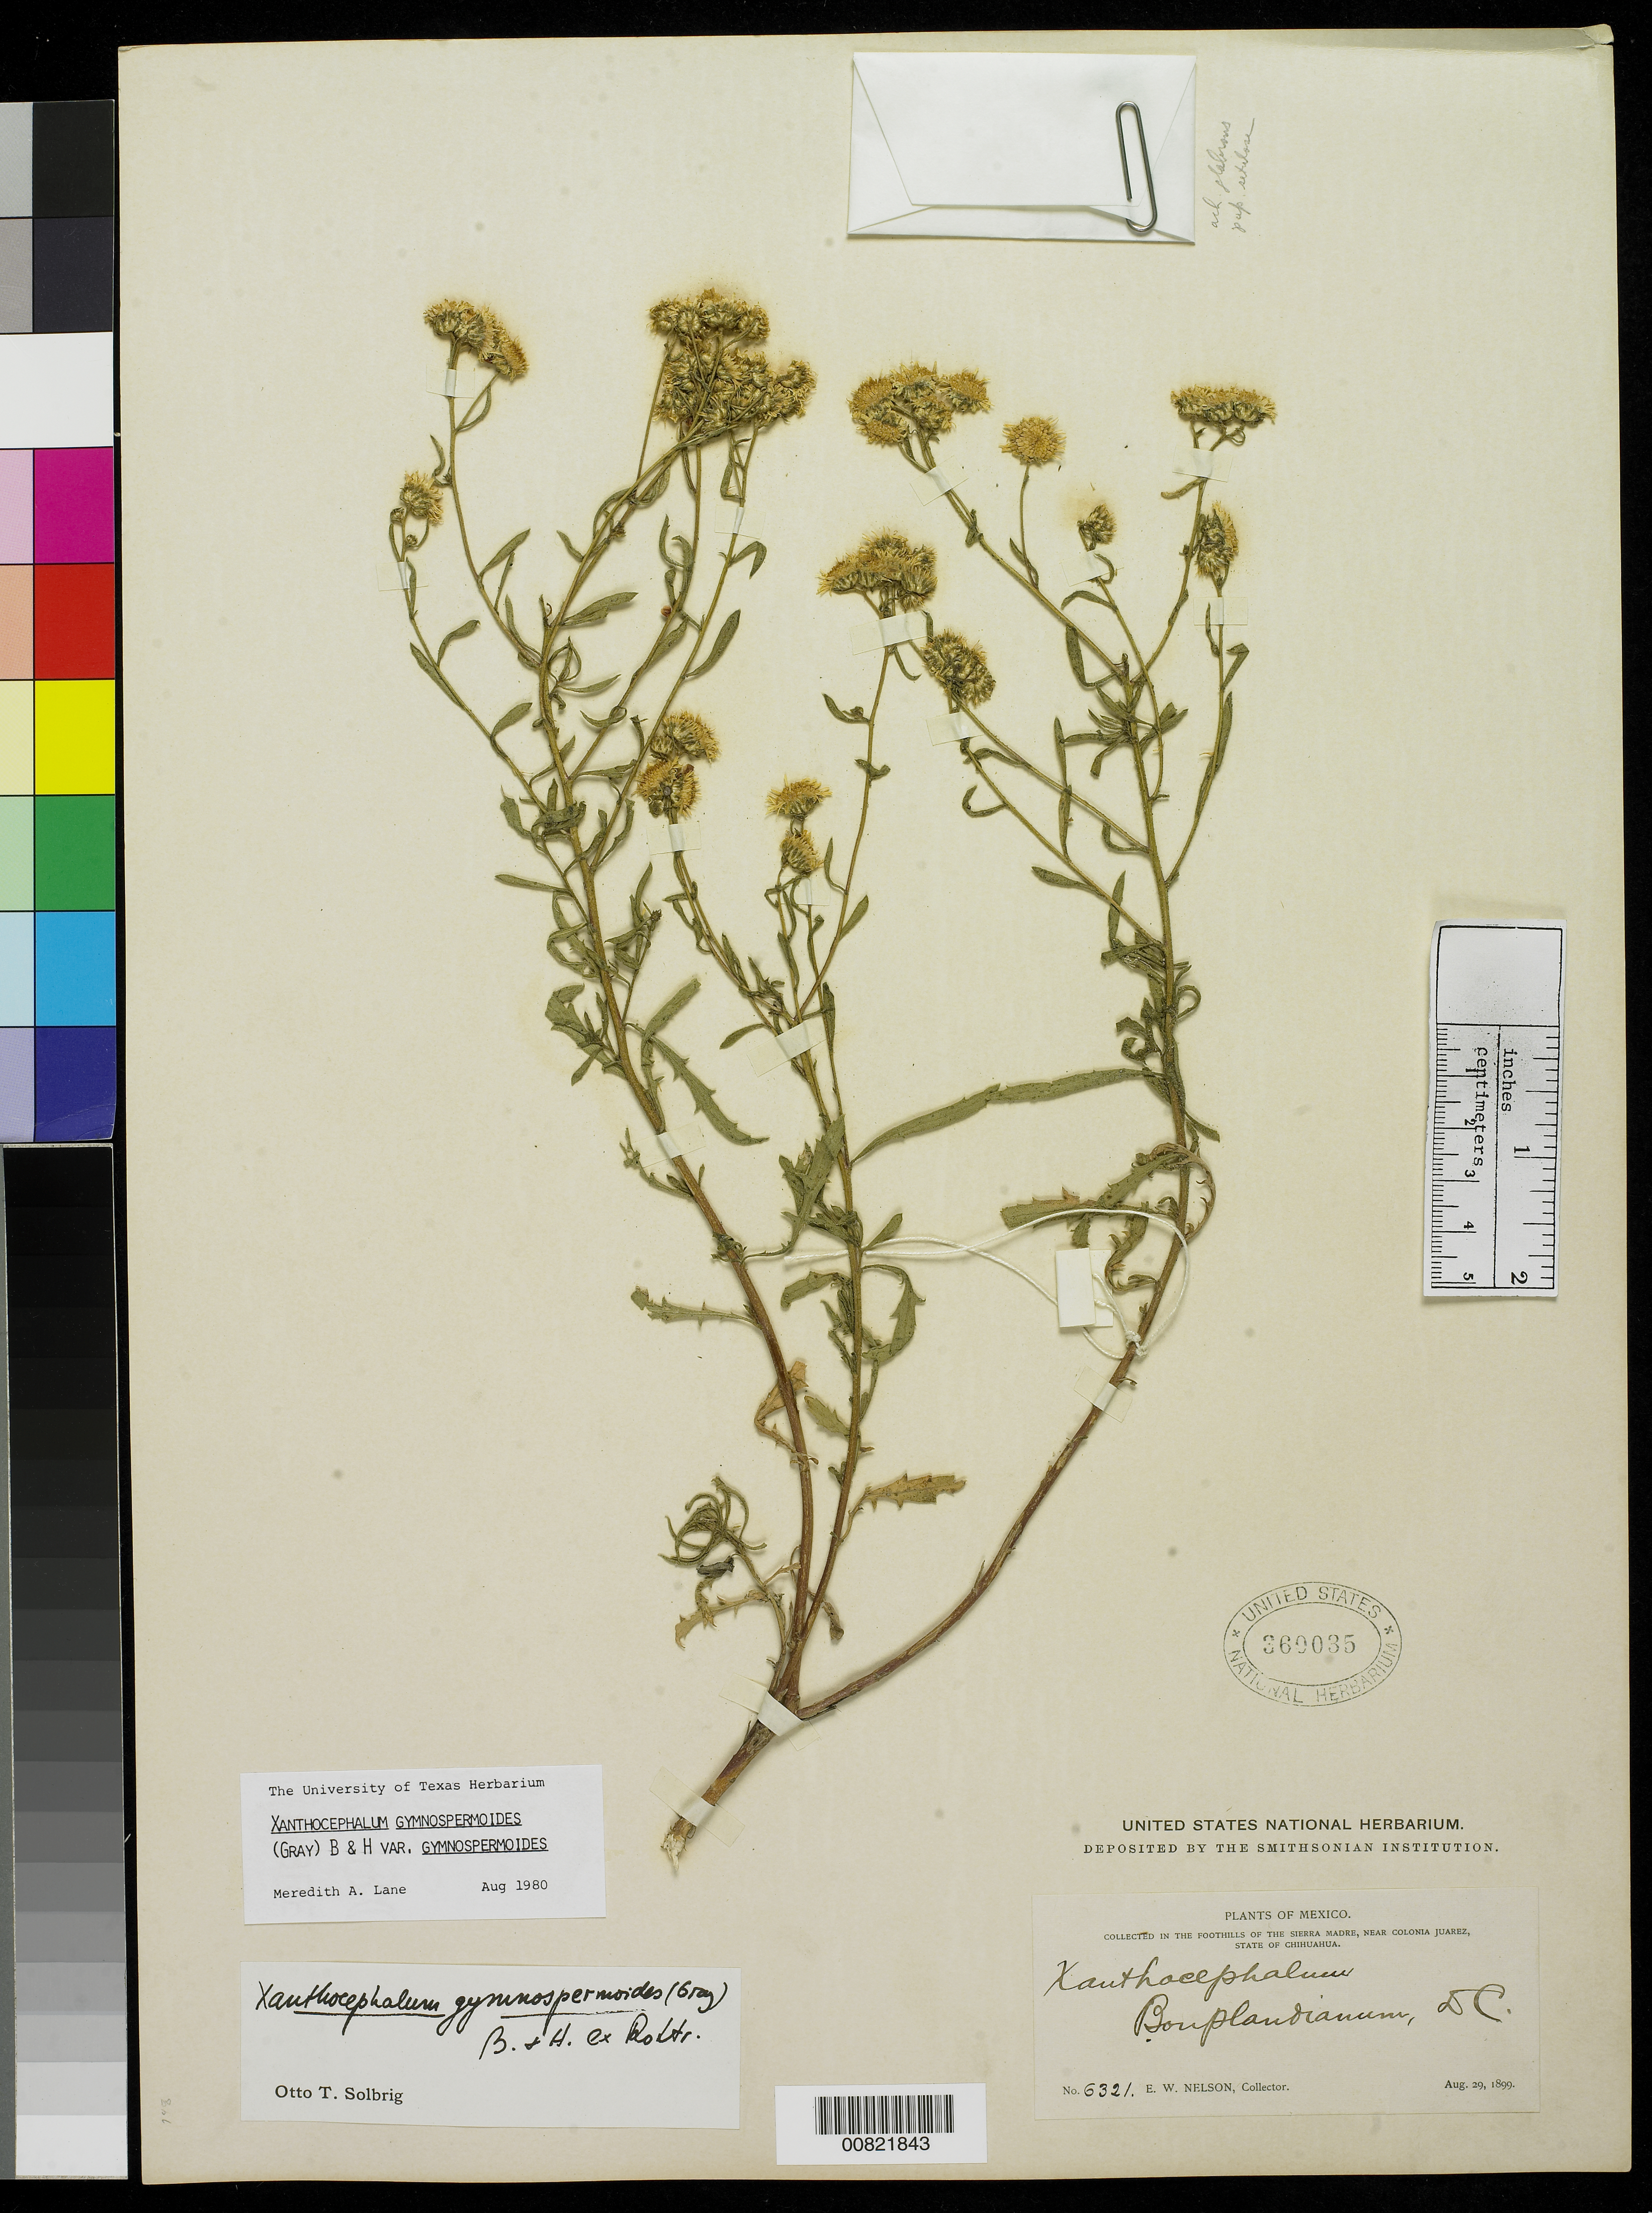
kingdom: Plantae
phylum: Tracheophyta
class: Magnoliopsida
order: Asterales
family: Asteraceae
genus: Xanthocephalum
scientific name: Xanthocephalum gymnospermoides var. gymnospermoides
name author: (A. Gray) Benth. & Hook. f.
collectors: E. W. Nelson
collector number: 6321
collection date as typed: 29 Aug 1899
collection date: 1899-08-29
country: Mexico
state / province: Chihuahua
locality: Foothills of the Sierra Madre, near Colonia Juárez, Chihuahua.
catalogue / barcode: US 360035